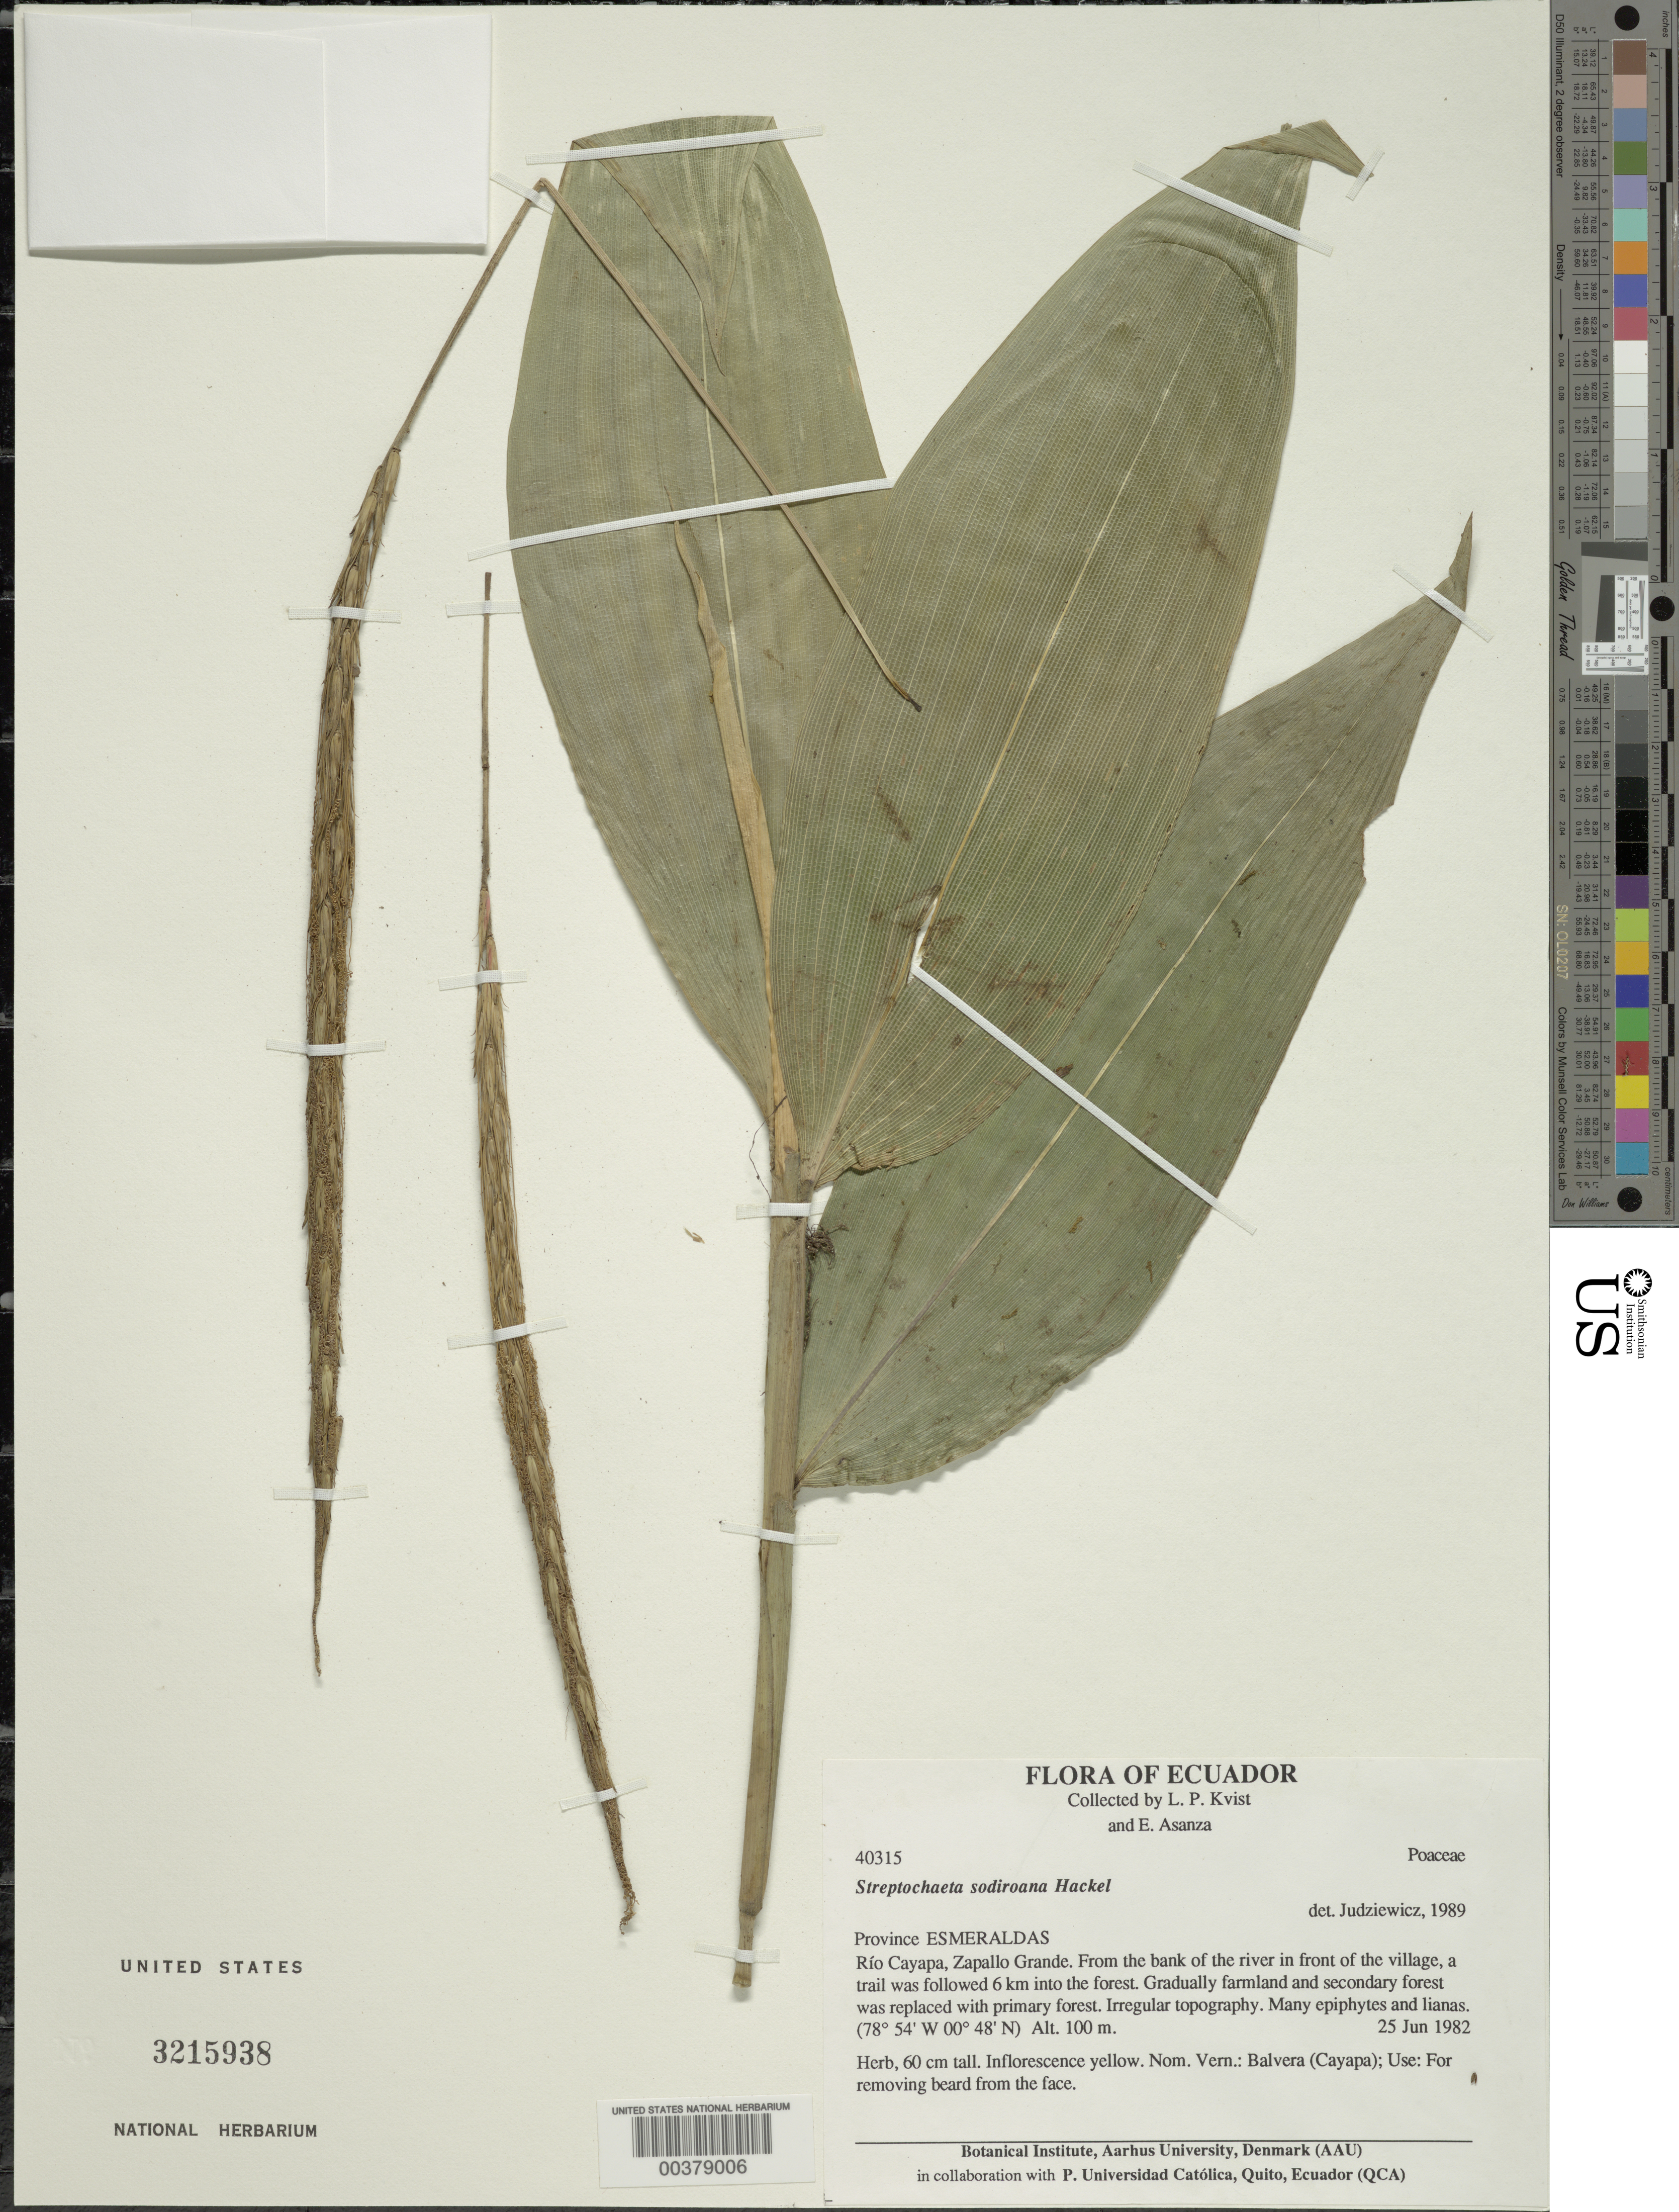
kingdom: Plantae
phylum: Tracheophyta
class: Liliopsida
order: Poales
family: Poaceae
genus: Streptochaeta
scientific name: Streptochaeta sodiroana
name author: Hack.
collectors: L. P. Kvist & E. Asanza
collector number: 40315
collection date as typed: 25 Jun 1982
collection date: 1982-06-25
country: Ecuador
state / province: Esmeraldas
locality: Rio Cayapa, Zapallo Grande; from the bank of the River in front of the Village, a trail was followed 6 km into the forest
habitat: Farmland and secondary forest to primary forest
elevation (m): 100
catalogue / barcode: US 3215938